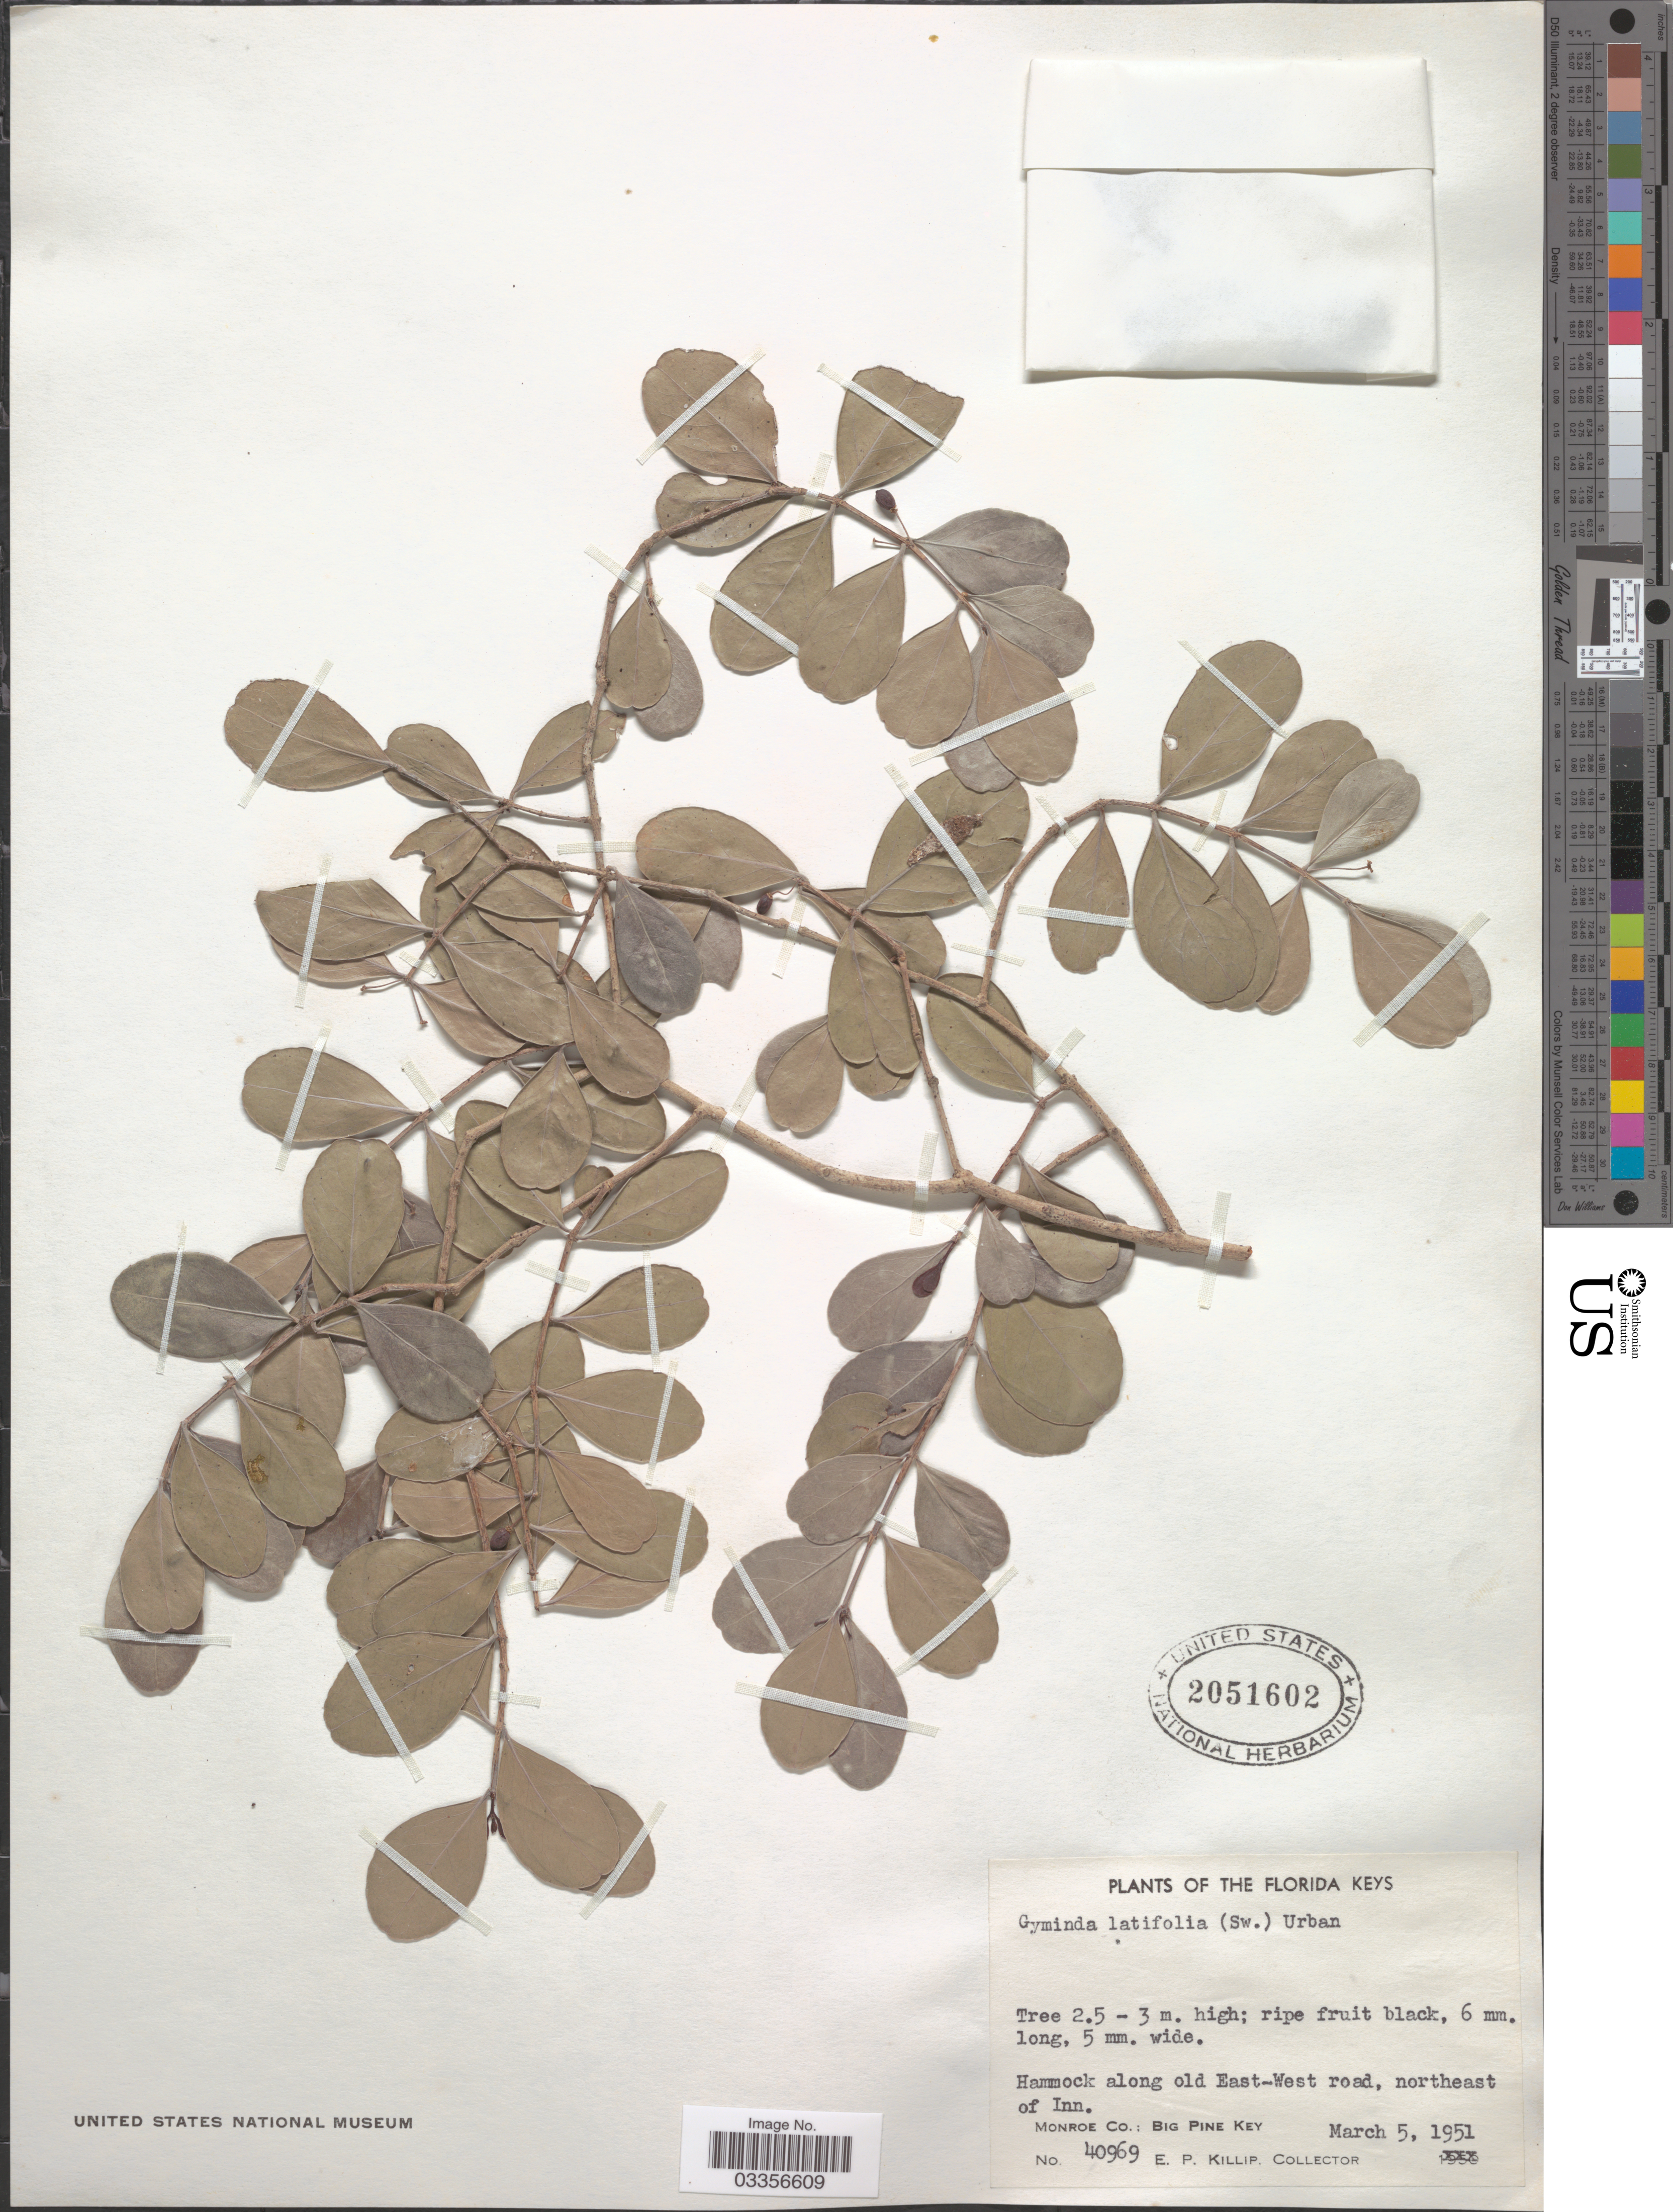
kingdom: Plantae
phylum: Tracheophyta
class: Magnoliopsida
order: Celastrales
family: Celastraceae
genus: Gyminda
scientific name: Gyminda latifolia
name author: (Sw.) Urb.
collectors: E. P. Killip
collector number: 40969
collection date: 1951-03-05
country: United States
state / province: Florida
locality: Hammock along old East-West road, northeast of Inn., Monroe Co.: Big Pine Key.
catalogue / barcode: US 2051602